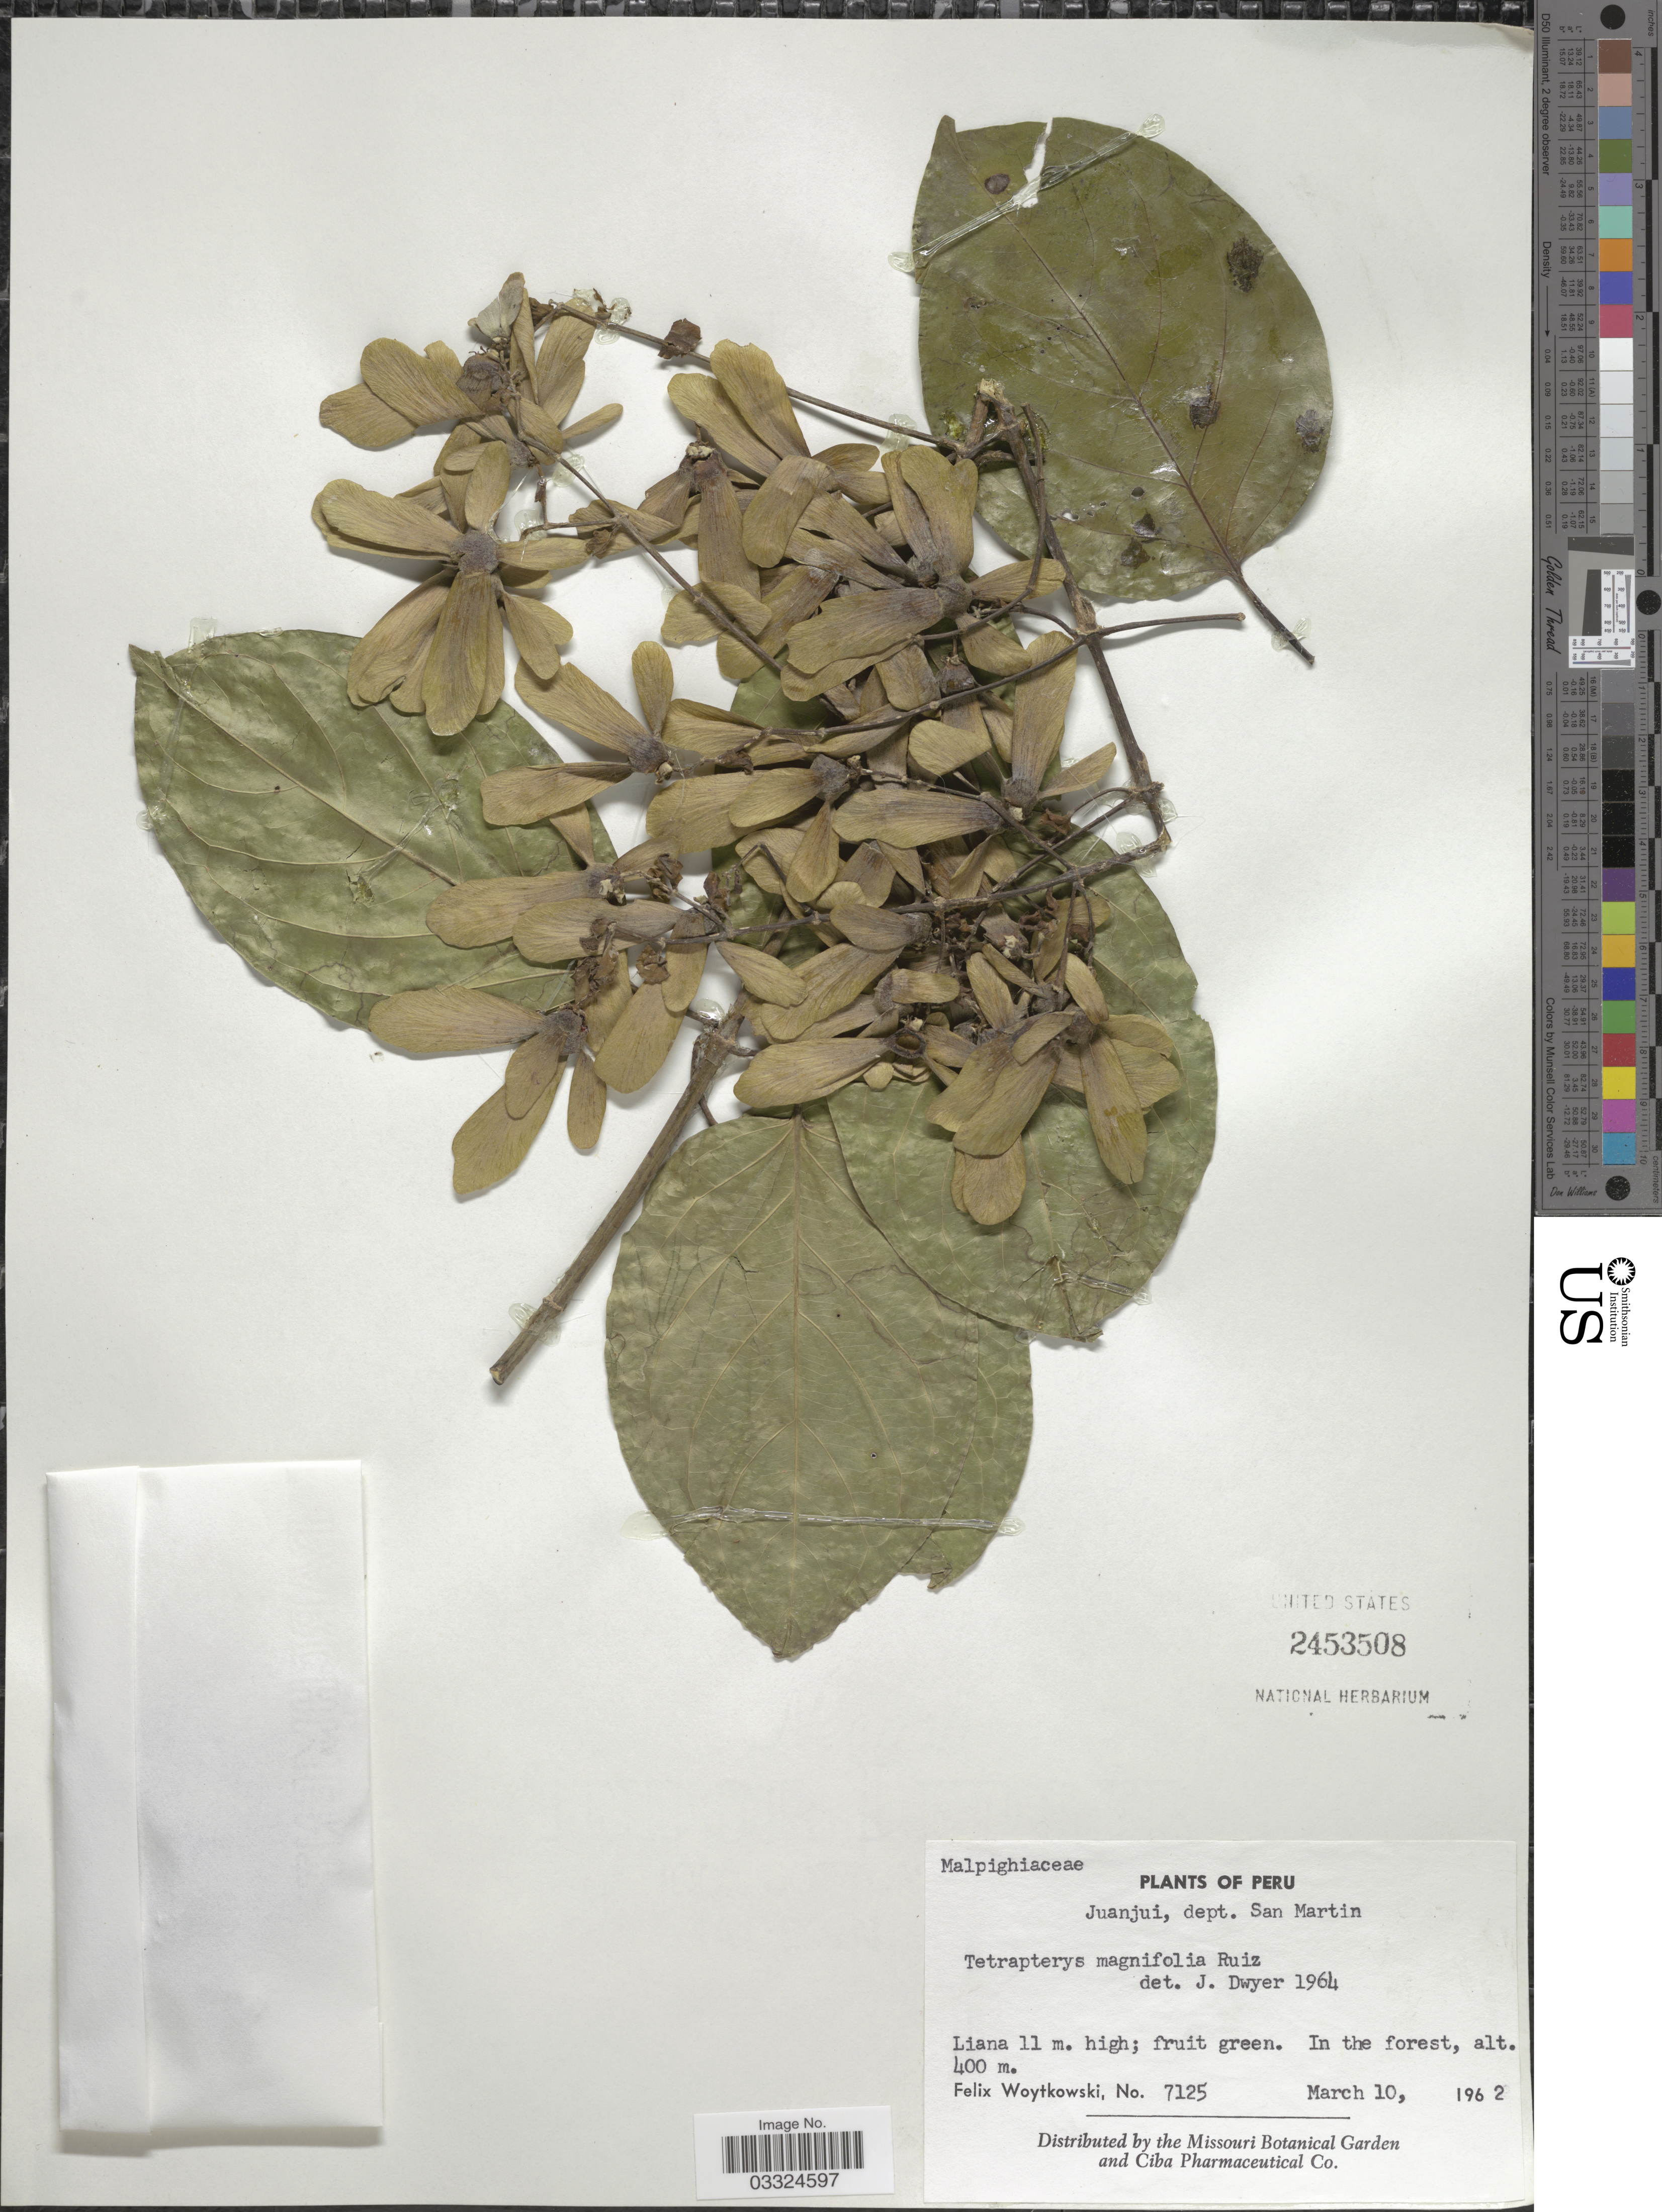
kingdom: Plantae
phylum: Tracheophyta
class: Magnoliopsida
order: Malpighiales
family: Malpighiaceae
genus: Tetrapterys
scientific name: Tetrapterys magnifolia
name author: Ruiz ex Griseb.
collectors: F. Woytkowski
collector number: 7125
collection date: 1962-03-10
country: Peru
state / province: San Martín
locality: Juanjui, dept. San Martin.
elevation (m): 400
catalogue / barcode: US 2453508